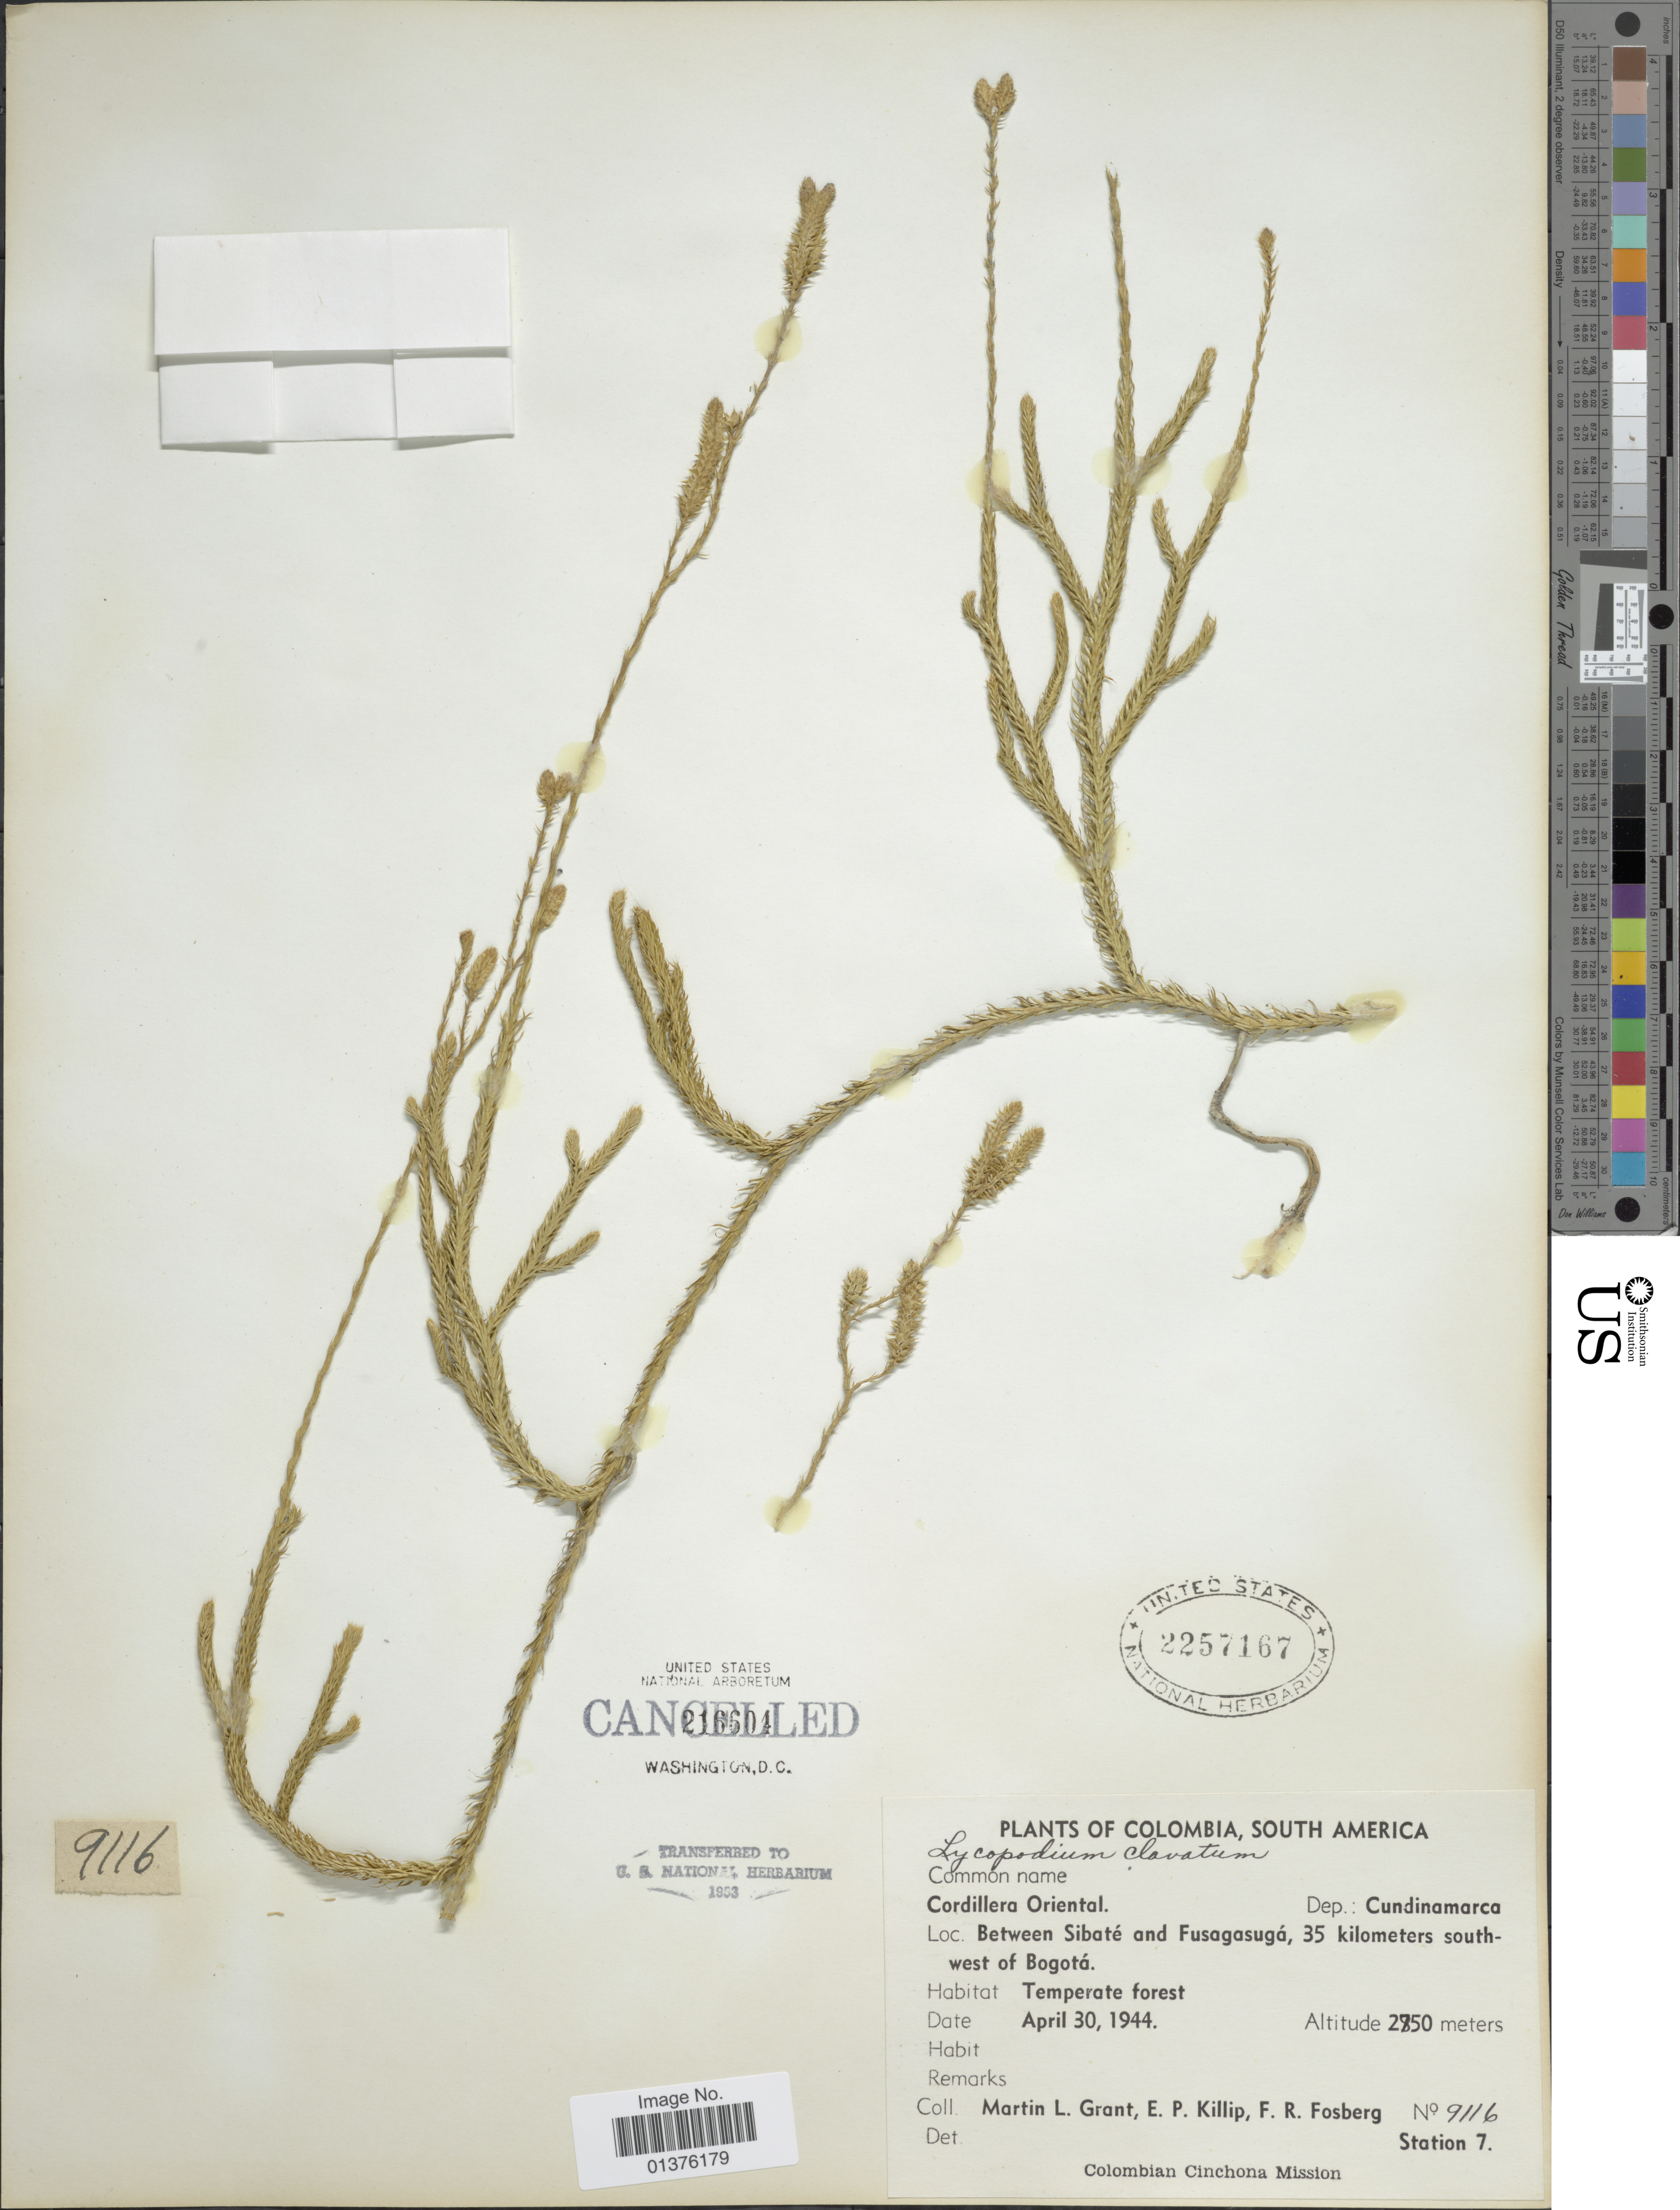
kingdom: Plantae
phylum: Tracheophyta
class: Lycopodiopsida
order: Lycopodiales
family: Lycopodiaceae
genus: Lycopodium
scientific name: Lycopodium clavatum subsp. clavatum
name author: L.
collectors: M. L. Grant, E. P. Killip & F. R. Fosberg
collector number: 9116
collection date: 1944-04-30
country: Colombia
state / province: Cundinamarca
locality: Cordillera Oriental, Between Sibaté and Fusagasugá, 35km southwest of Bogotá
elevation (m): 2750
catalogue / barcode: US 2257167